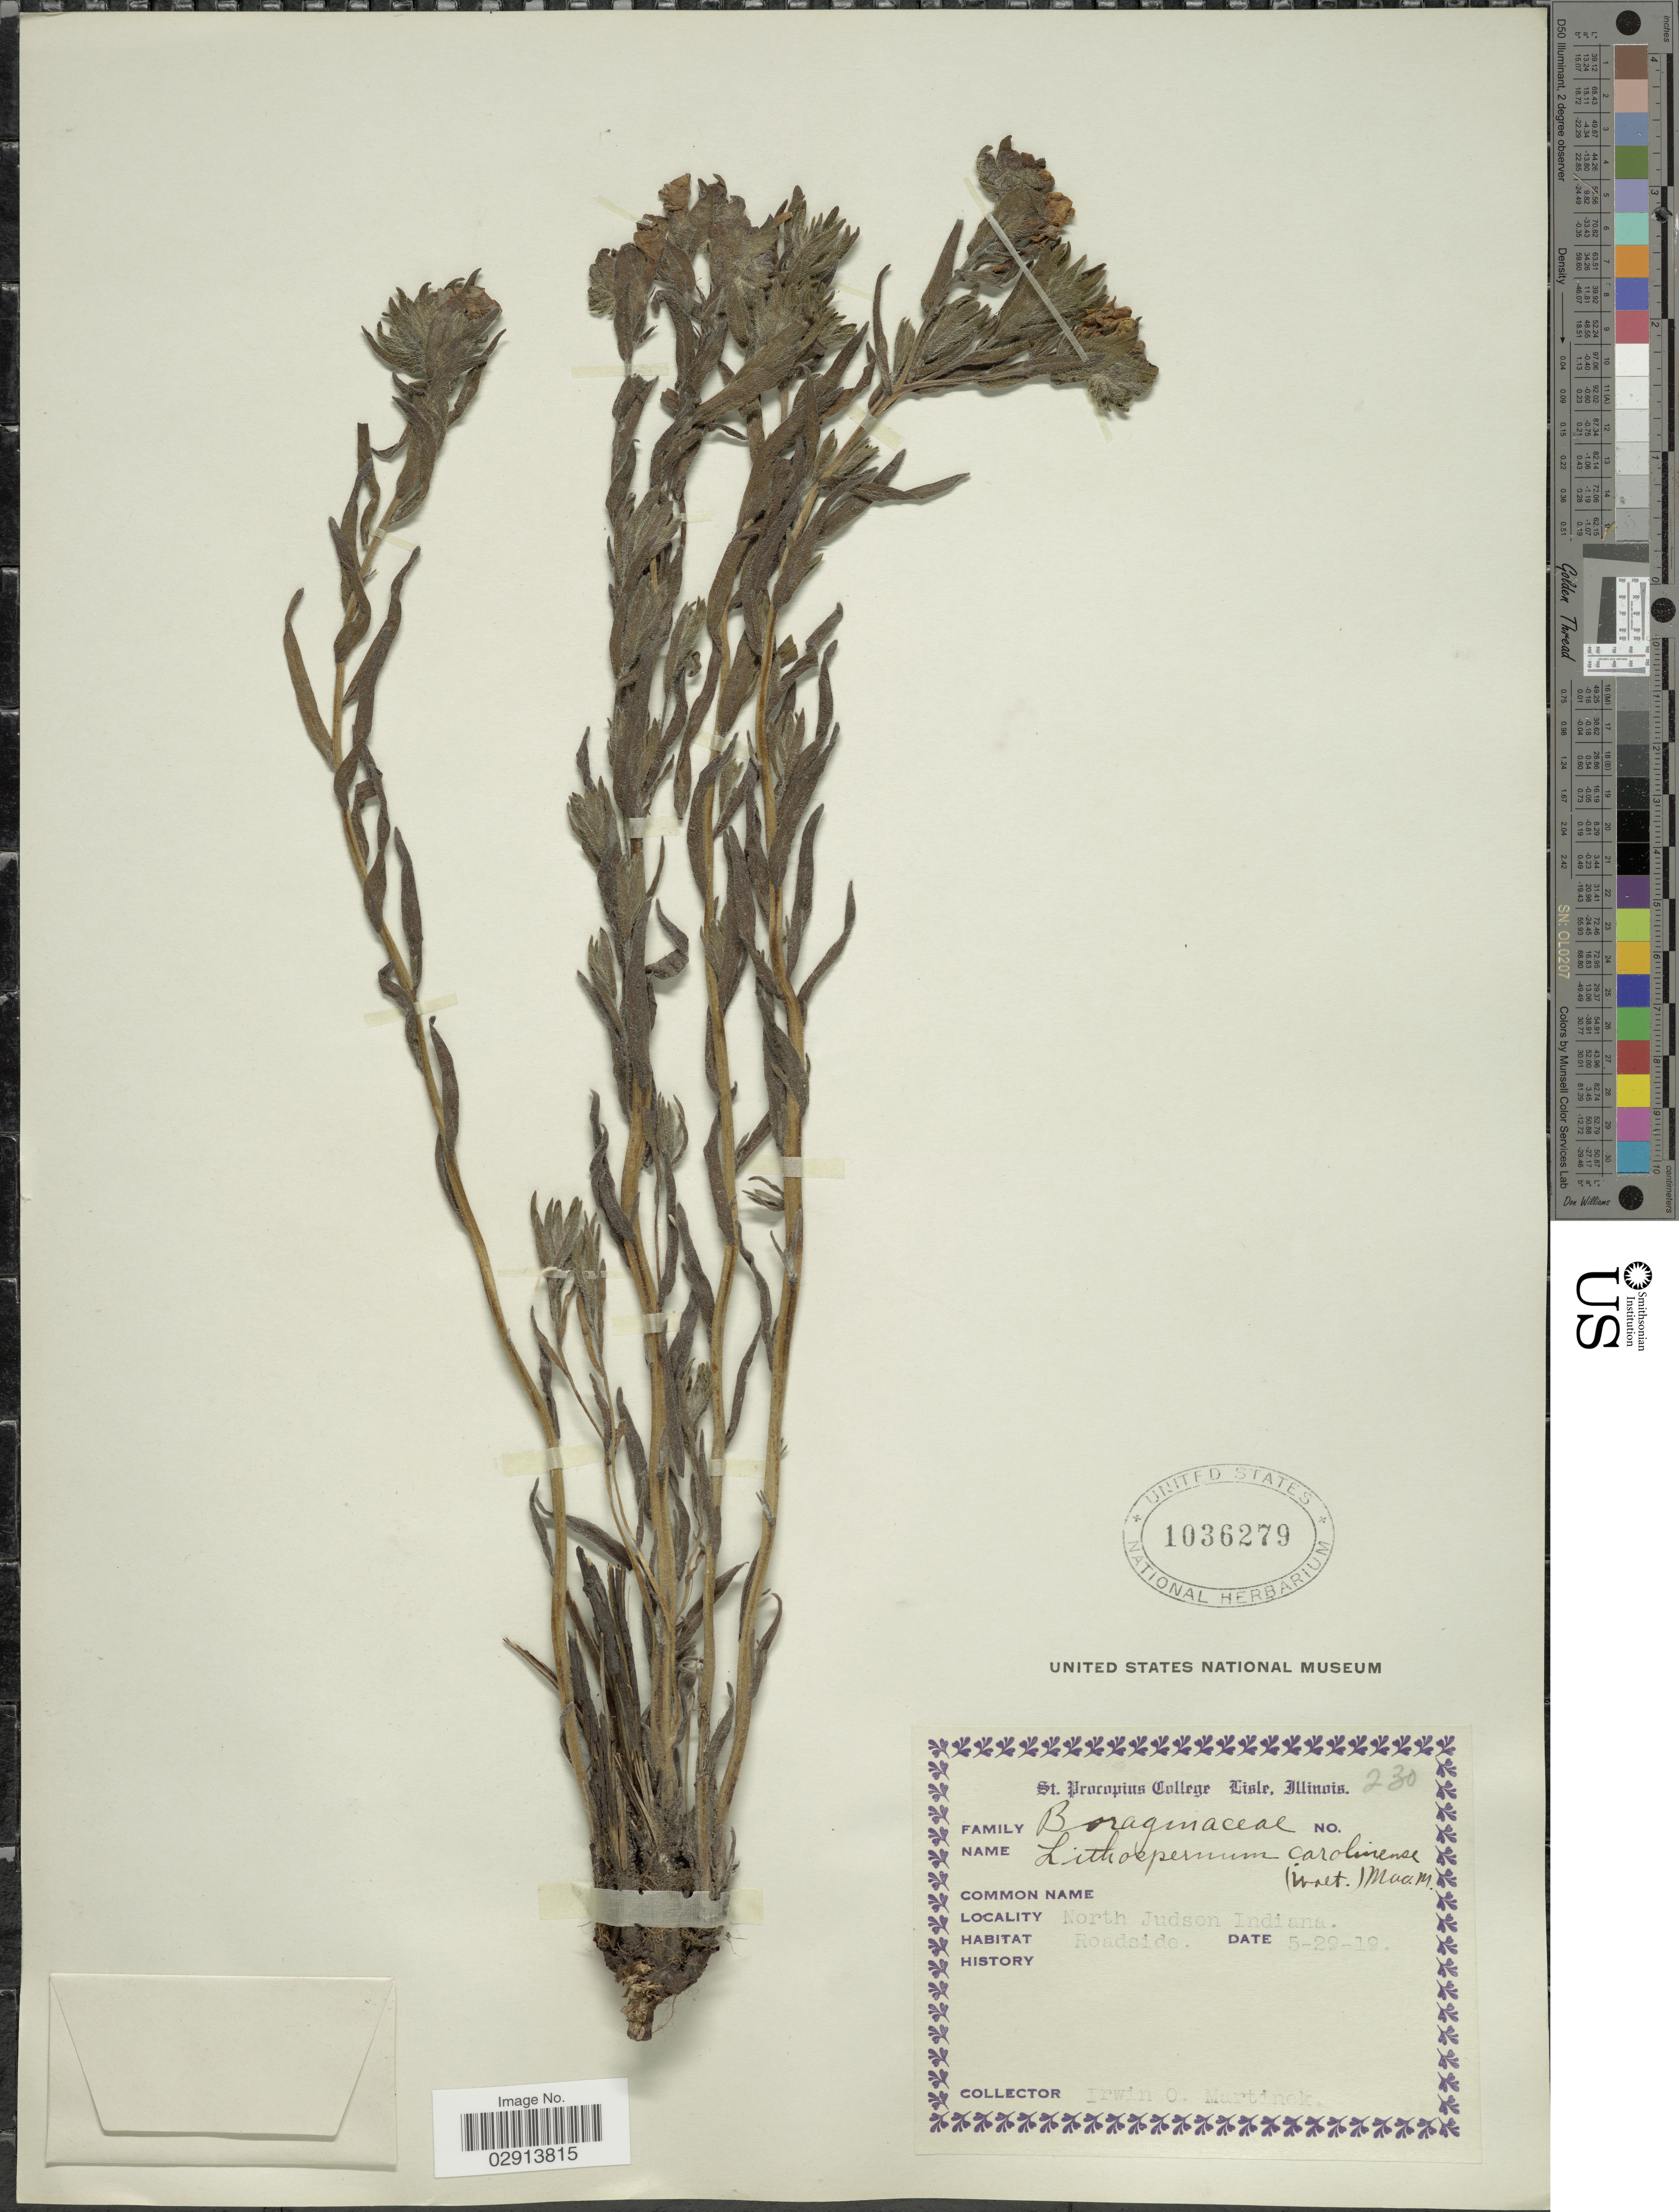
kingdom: Plantae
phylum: Tracheophyta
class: Magnoliopsida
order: Boraginales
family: Boraginaceae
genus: Lithospermum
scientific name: Lithospermum caroliniense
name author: (J.F. Gmel.) MacMill.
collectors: I. Martinek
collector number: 230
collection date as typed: Transcribed d/m/y: 29/5/19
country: United States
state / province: Indiana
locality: North Judson Indiana. Roadside.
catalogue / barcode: US 1036279